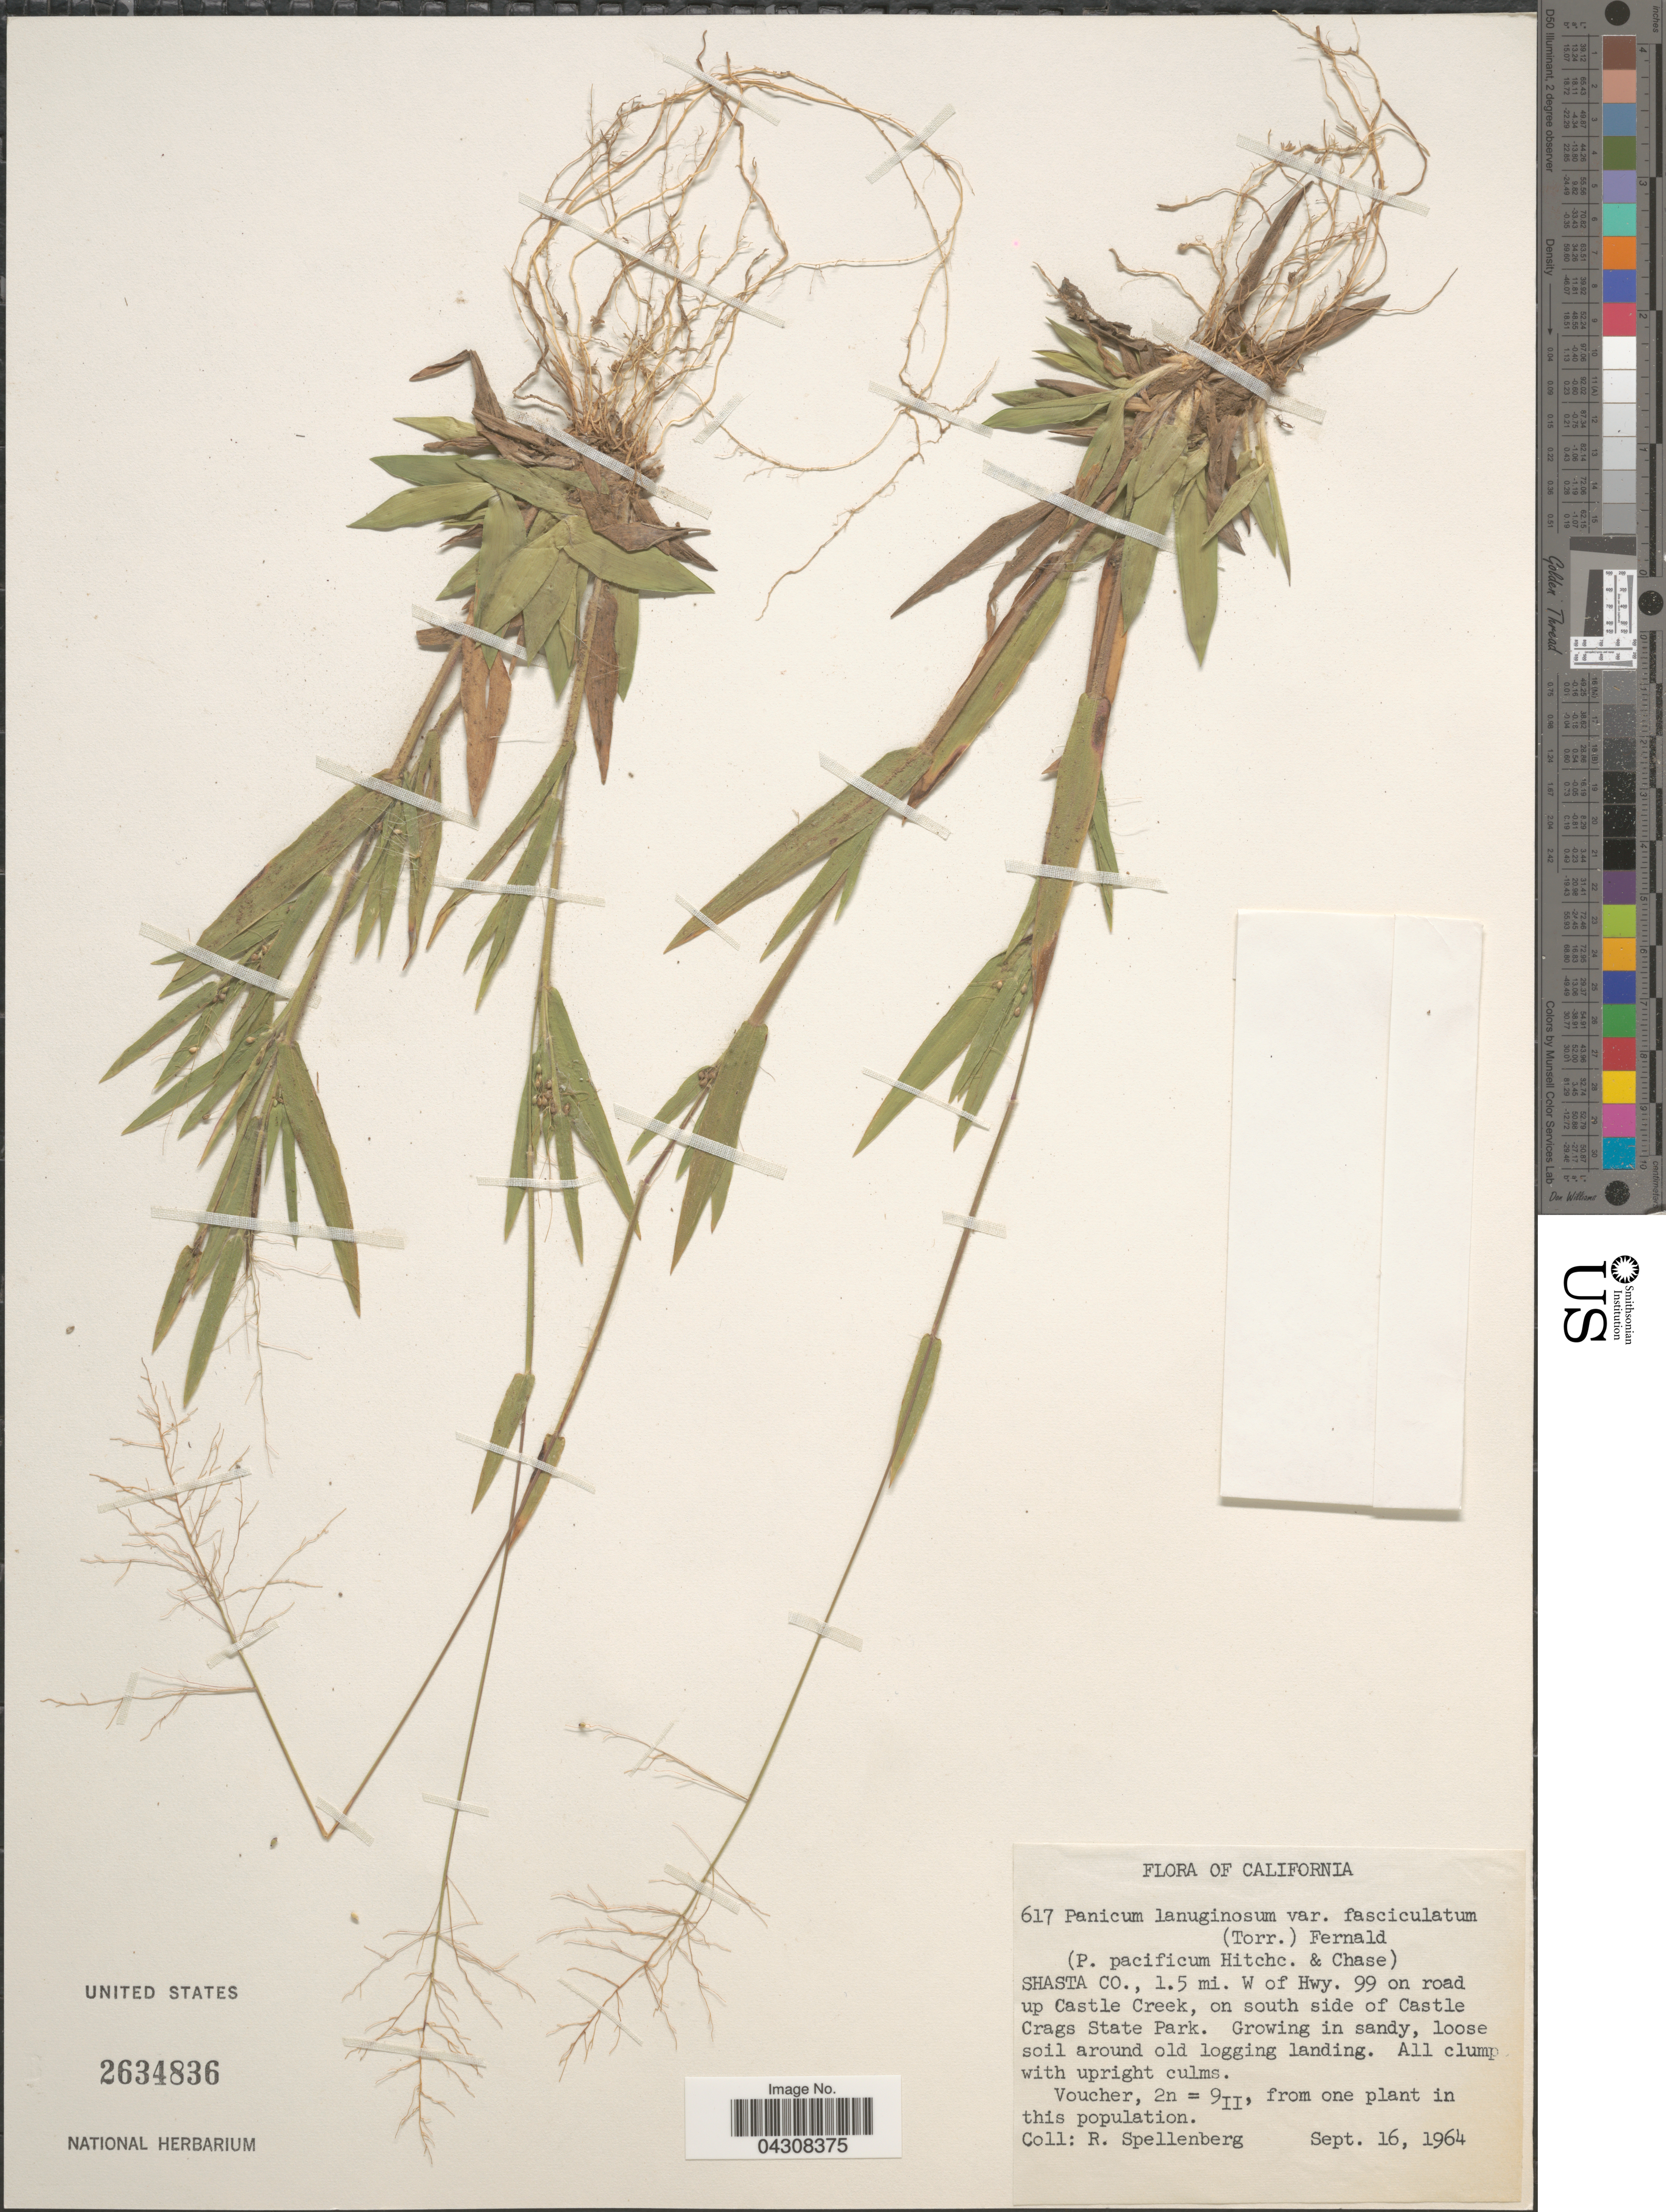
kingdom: Plantae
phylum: Tracheophyta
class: Liliopsida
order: Poales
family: Poaceae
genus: Dichanthelium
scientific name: Dichanthelium acuminatum var. acuminatum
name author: (Sw.) Gould & C.A. Clark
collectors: R. Spellenberg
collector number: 617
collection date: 1964-09-16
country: United States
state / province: California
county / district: Shasta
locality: Shasta Co., 1.5 mi. W of Hwy. 99 on road up Castle Creek,, on south side of Castle Crags State Park.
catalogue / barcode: US 2634836